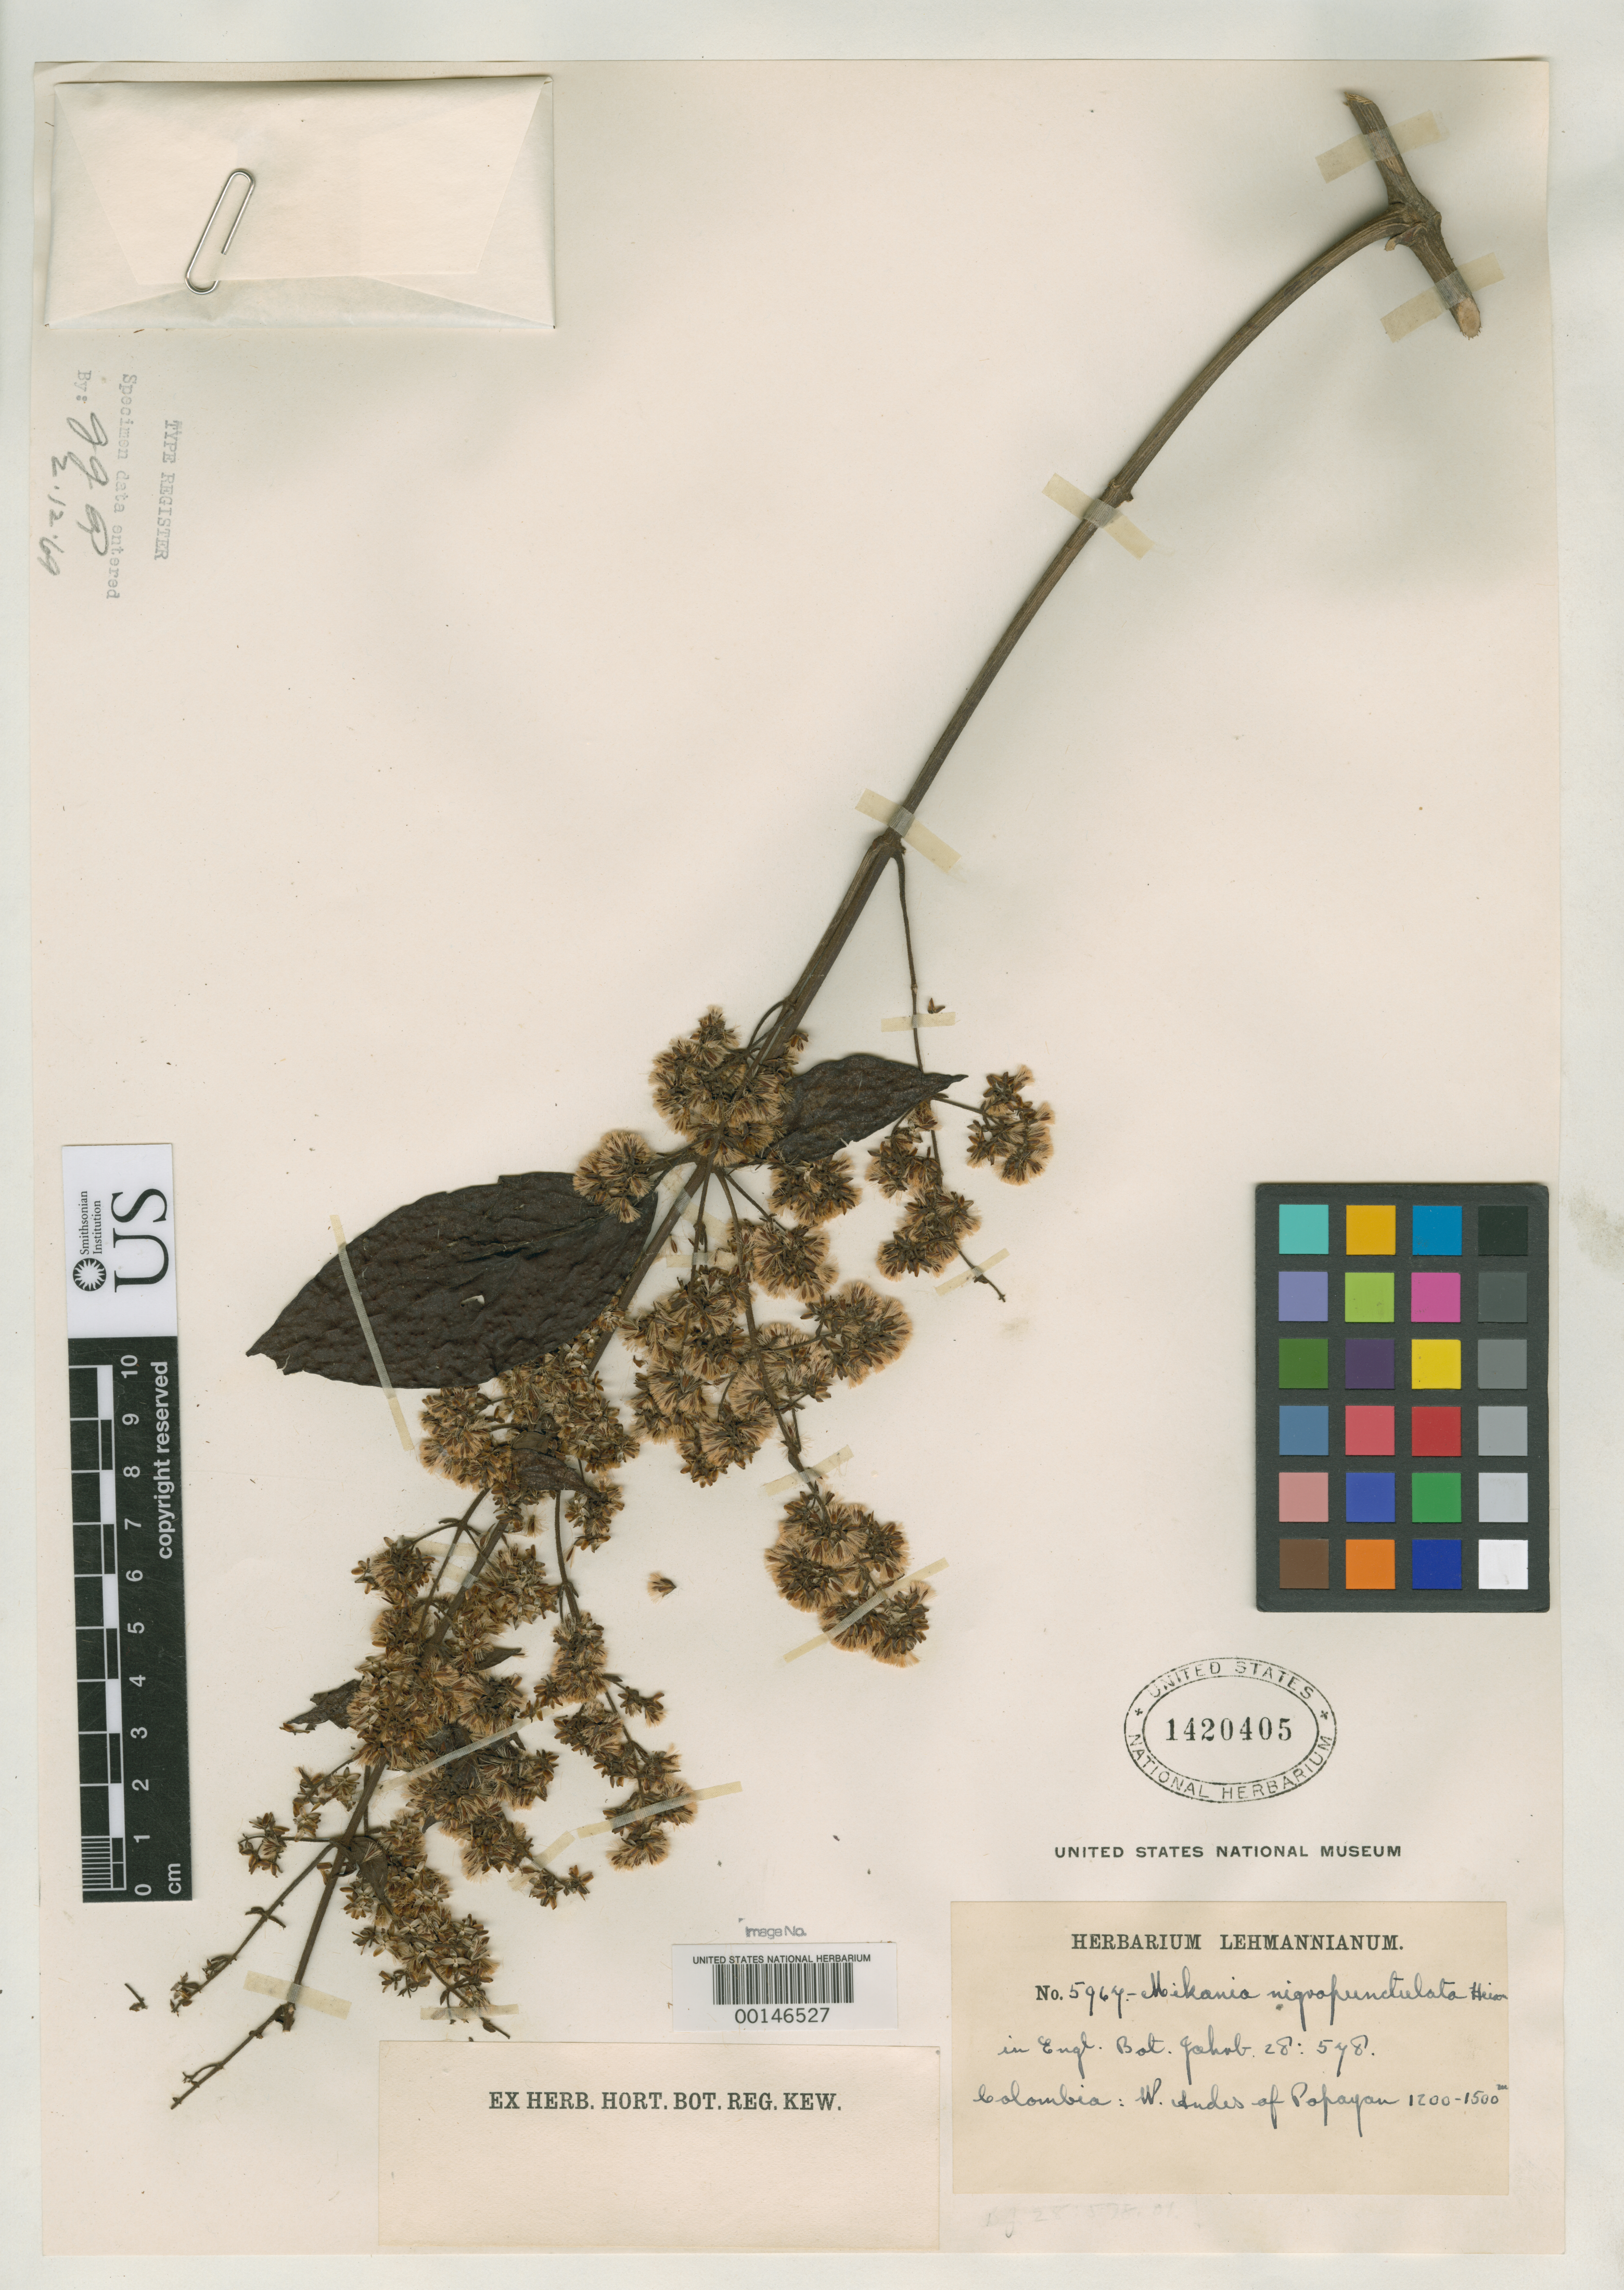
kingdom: Plantae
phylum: Tracheophyta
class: Magnoliopsida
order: Asterales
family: Asteraceae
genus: Mikania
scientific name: Mikania nigropunctulata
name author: Hieron.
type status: Isotype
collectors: F. C. Lehmann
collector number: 5967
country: Colombia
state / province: Cauca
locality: Popayan.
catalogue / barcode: US 1420405